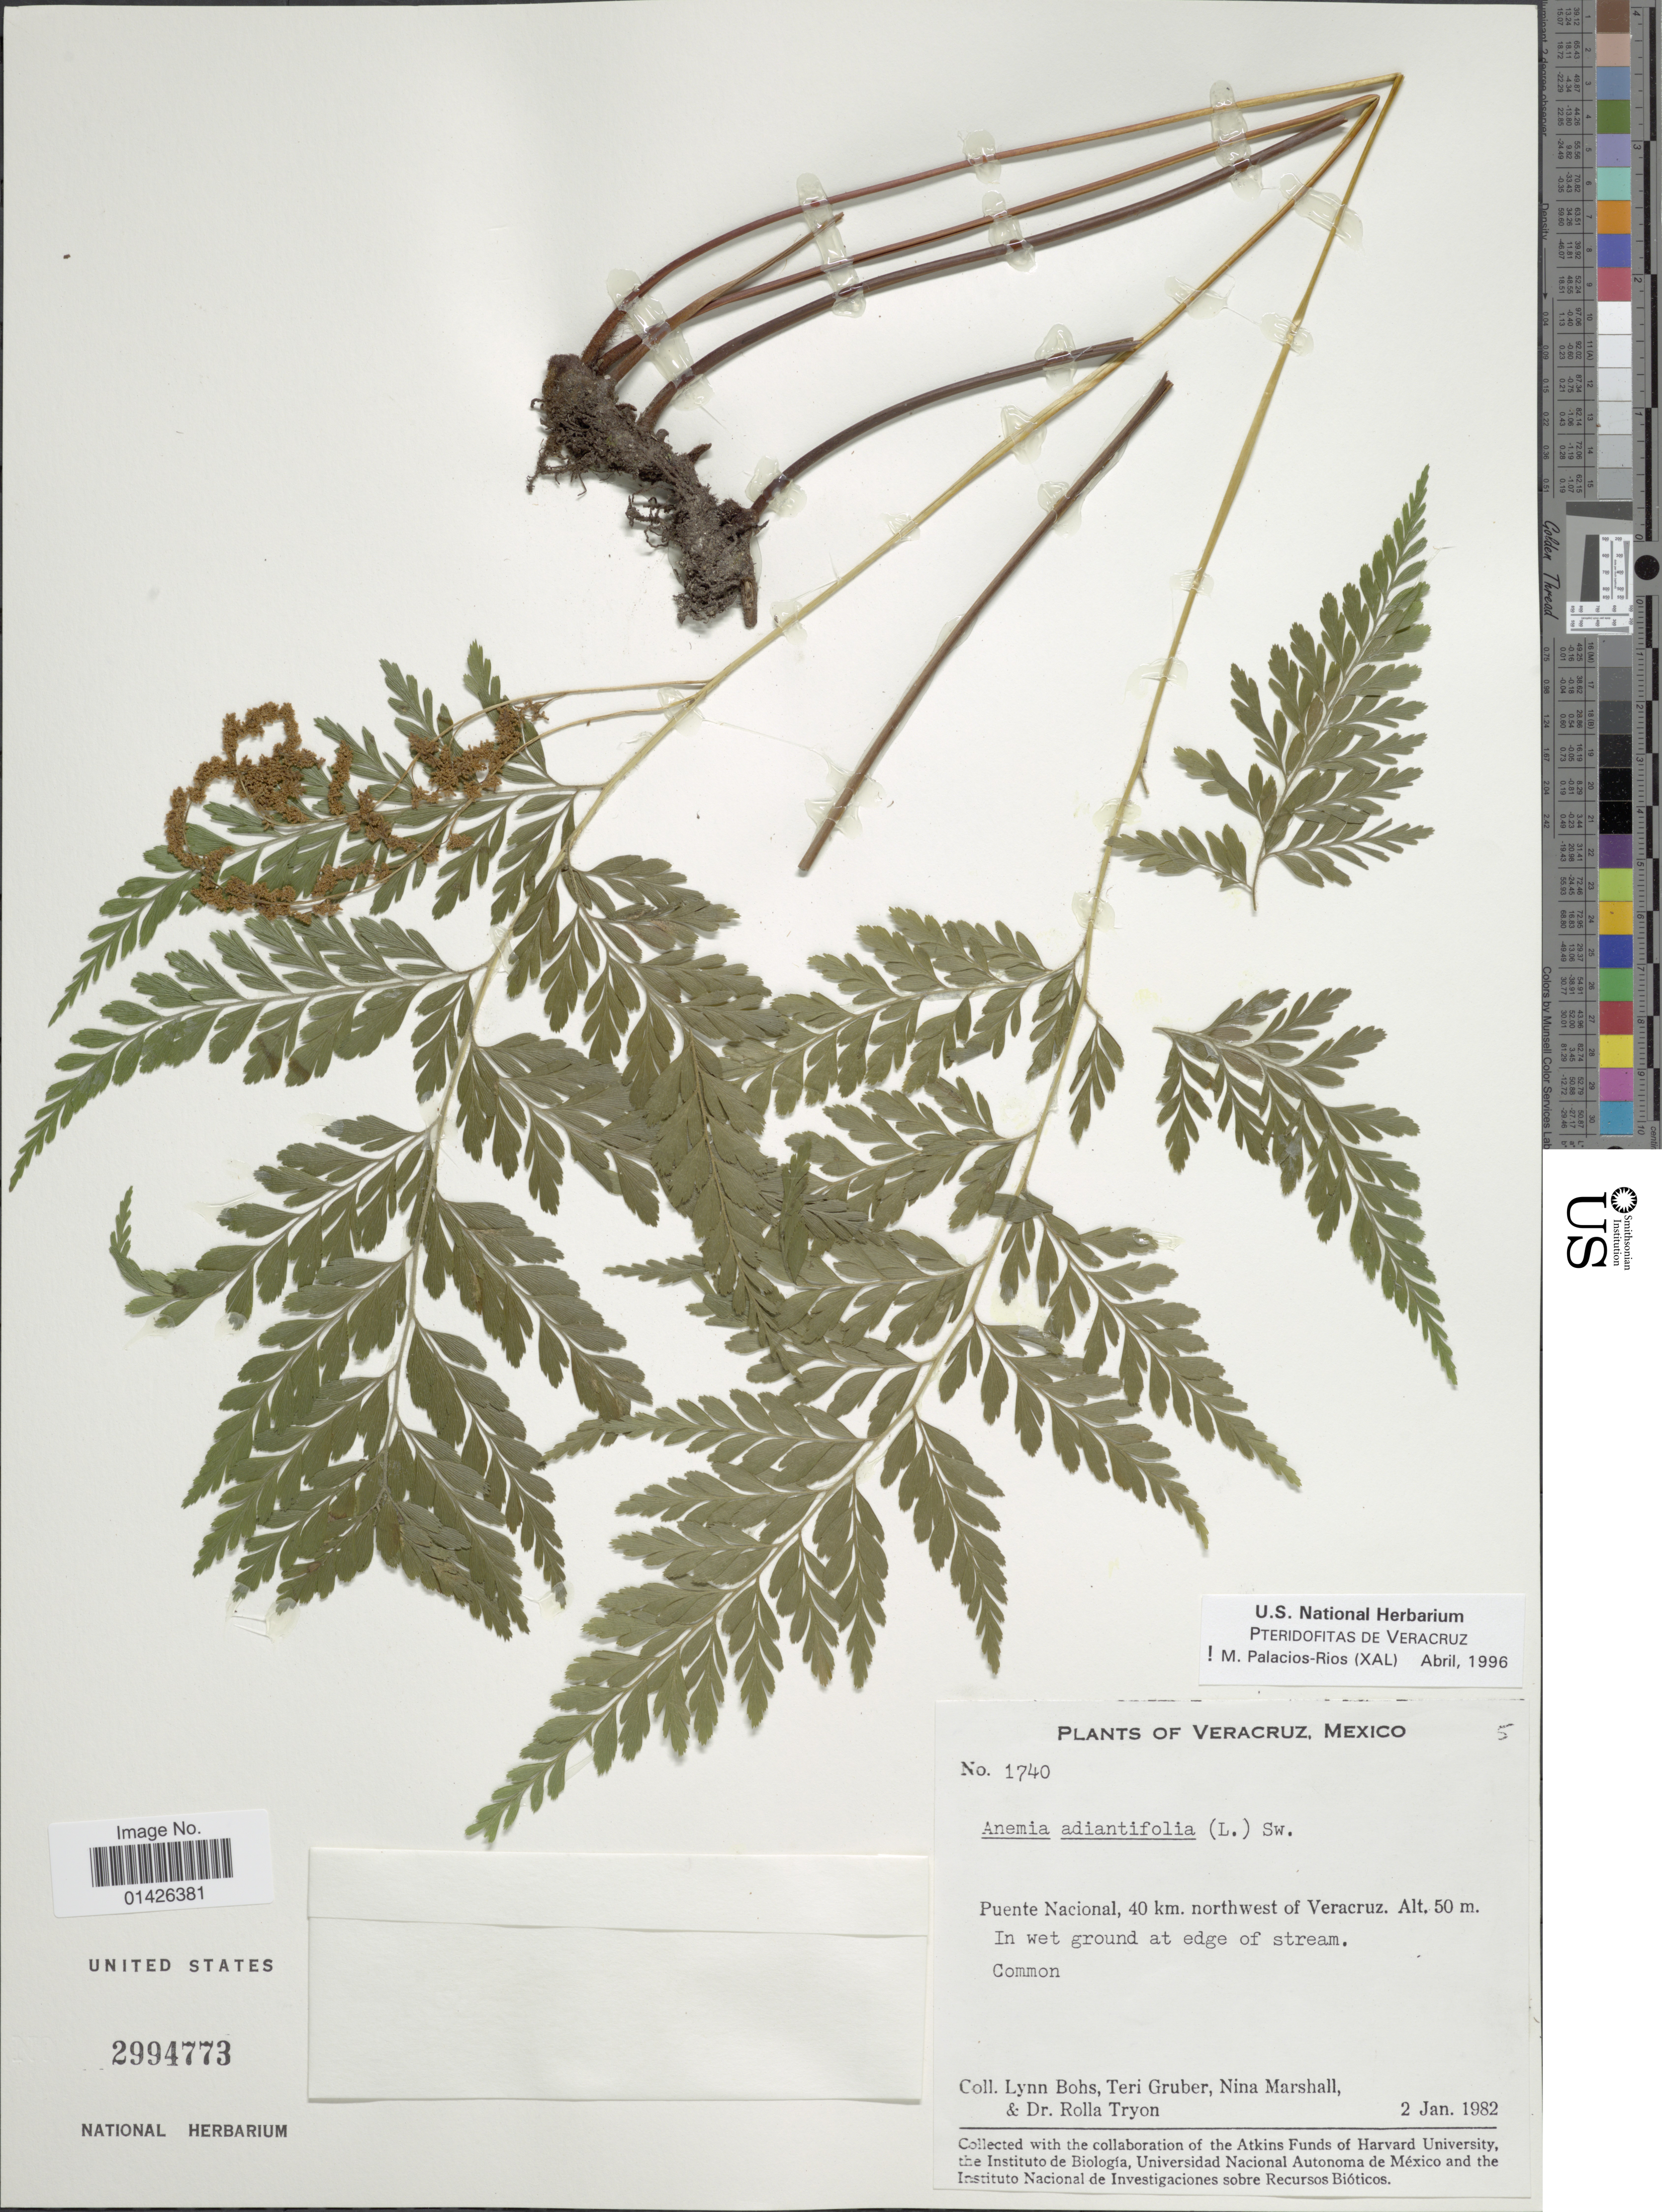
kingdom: Plantae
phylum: Tracheophyta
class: Polypodiopsida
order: Schizaeales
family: Anemiaceae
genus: Anemia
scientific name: Anemia adiantifolia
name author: (L.) Sw.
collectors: L. A. Bohs, T. Gruber, N. Marshall & R. M. Tryon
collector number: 1740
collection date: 1982-01-02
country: Mexico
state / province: Veracruz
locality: Punte Nacional, 40 km northwest of Veracruz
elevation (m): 50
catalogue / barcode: US 2994773